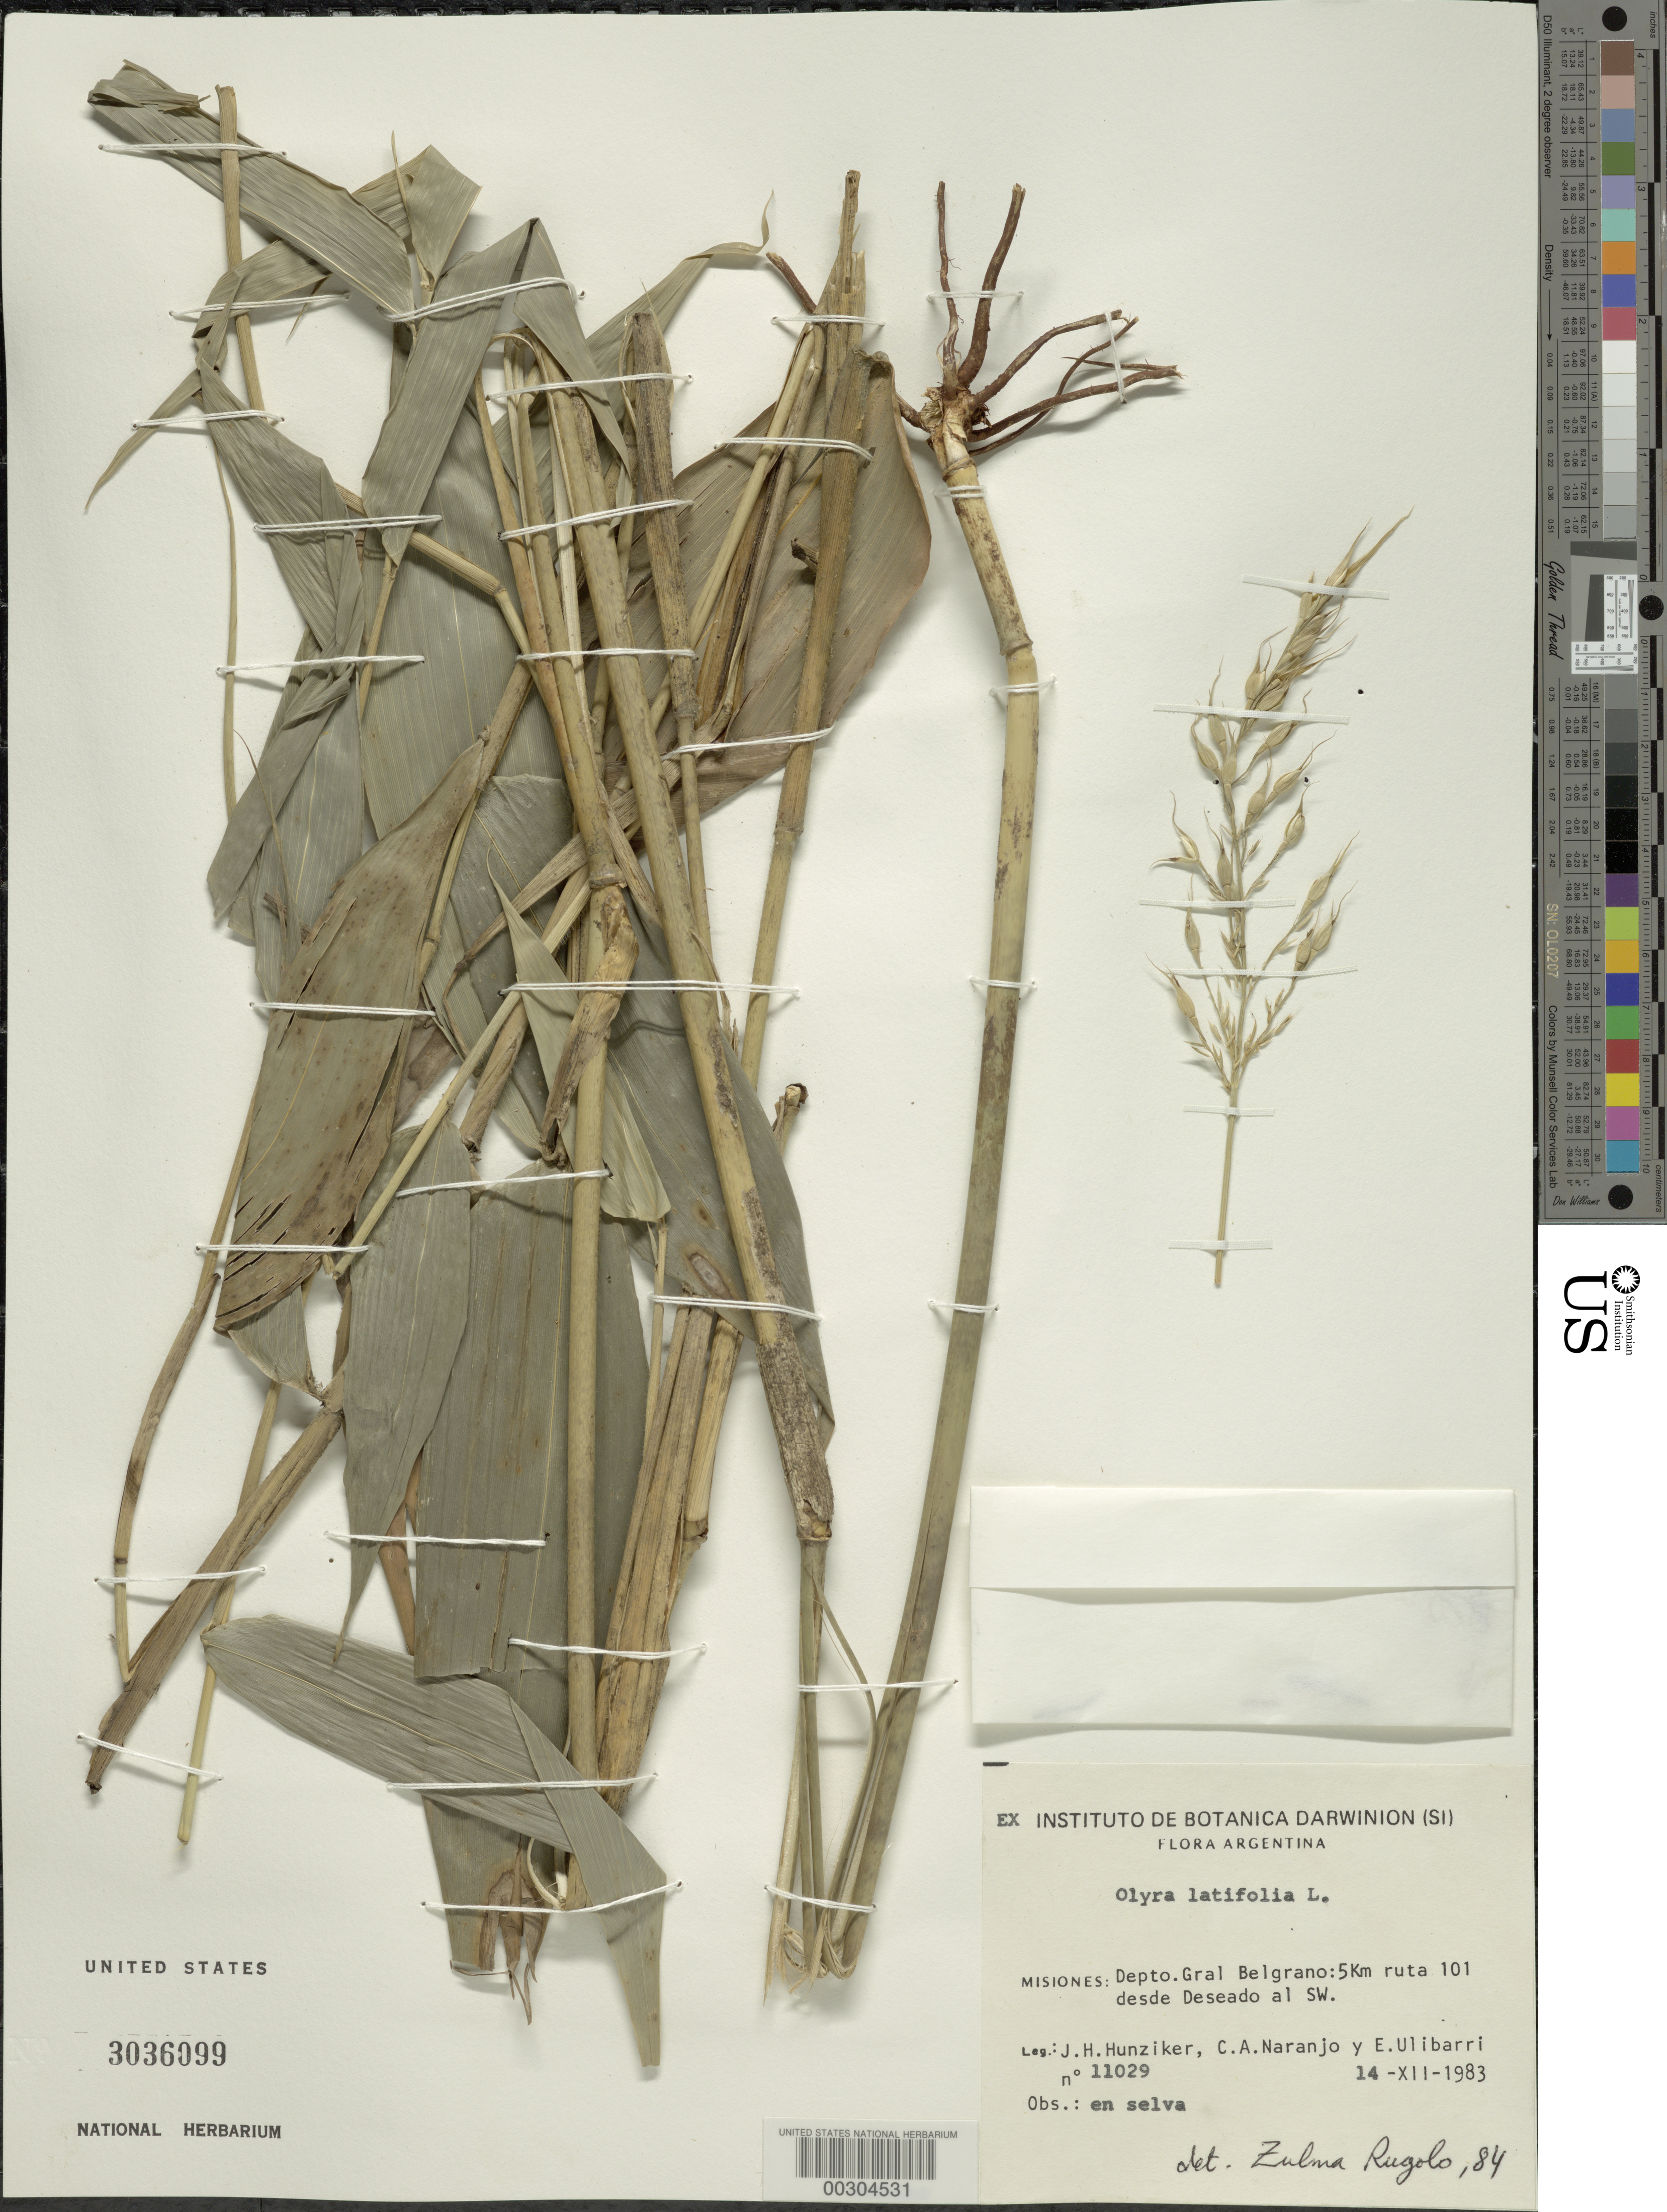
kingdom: Plantae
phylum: Tracheophyta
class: Liliopsida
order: Poales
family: Poaceae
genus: Olyra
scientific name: Olyra latifolia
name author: L.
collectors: J. H. Hunziker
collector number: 11029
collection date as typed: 14 Dec 1983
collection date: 1983-12-14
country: Argentina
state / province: Misiones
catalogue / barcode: US 3036099